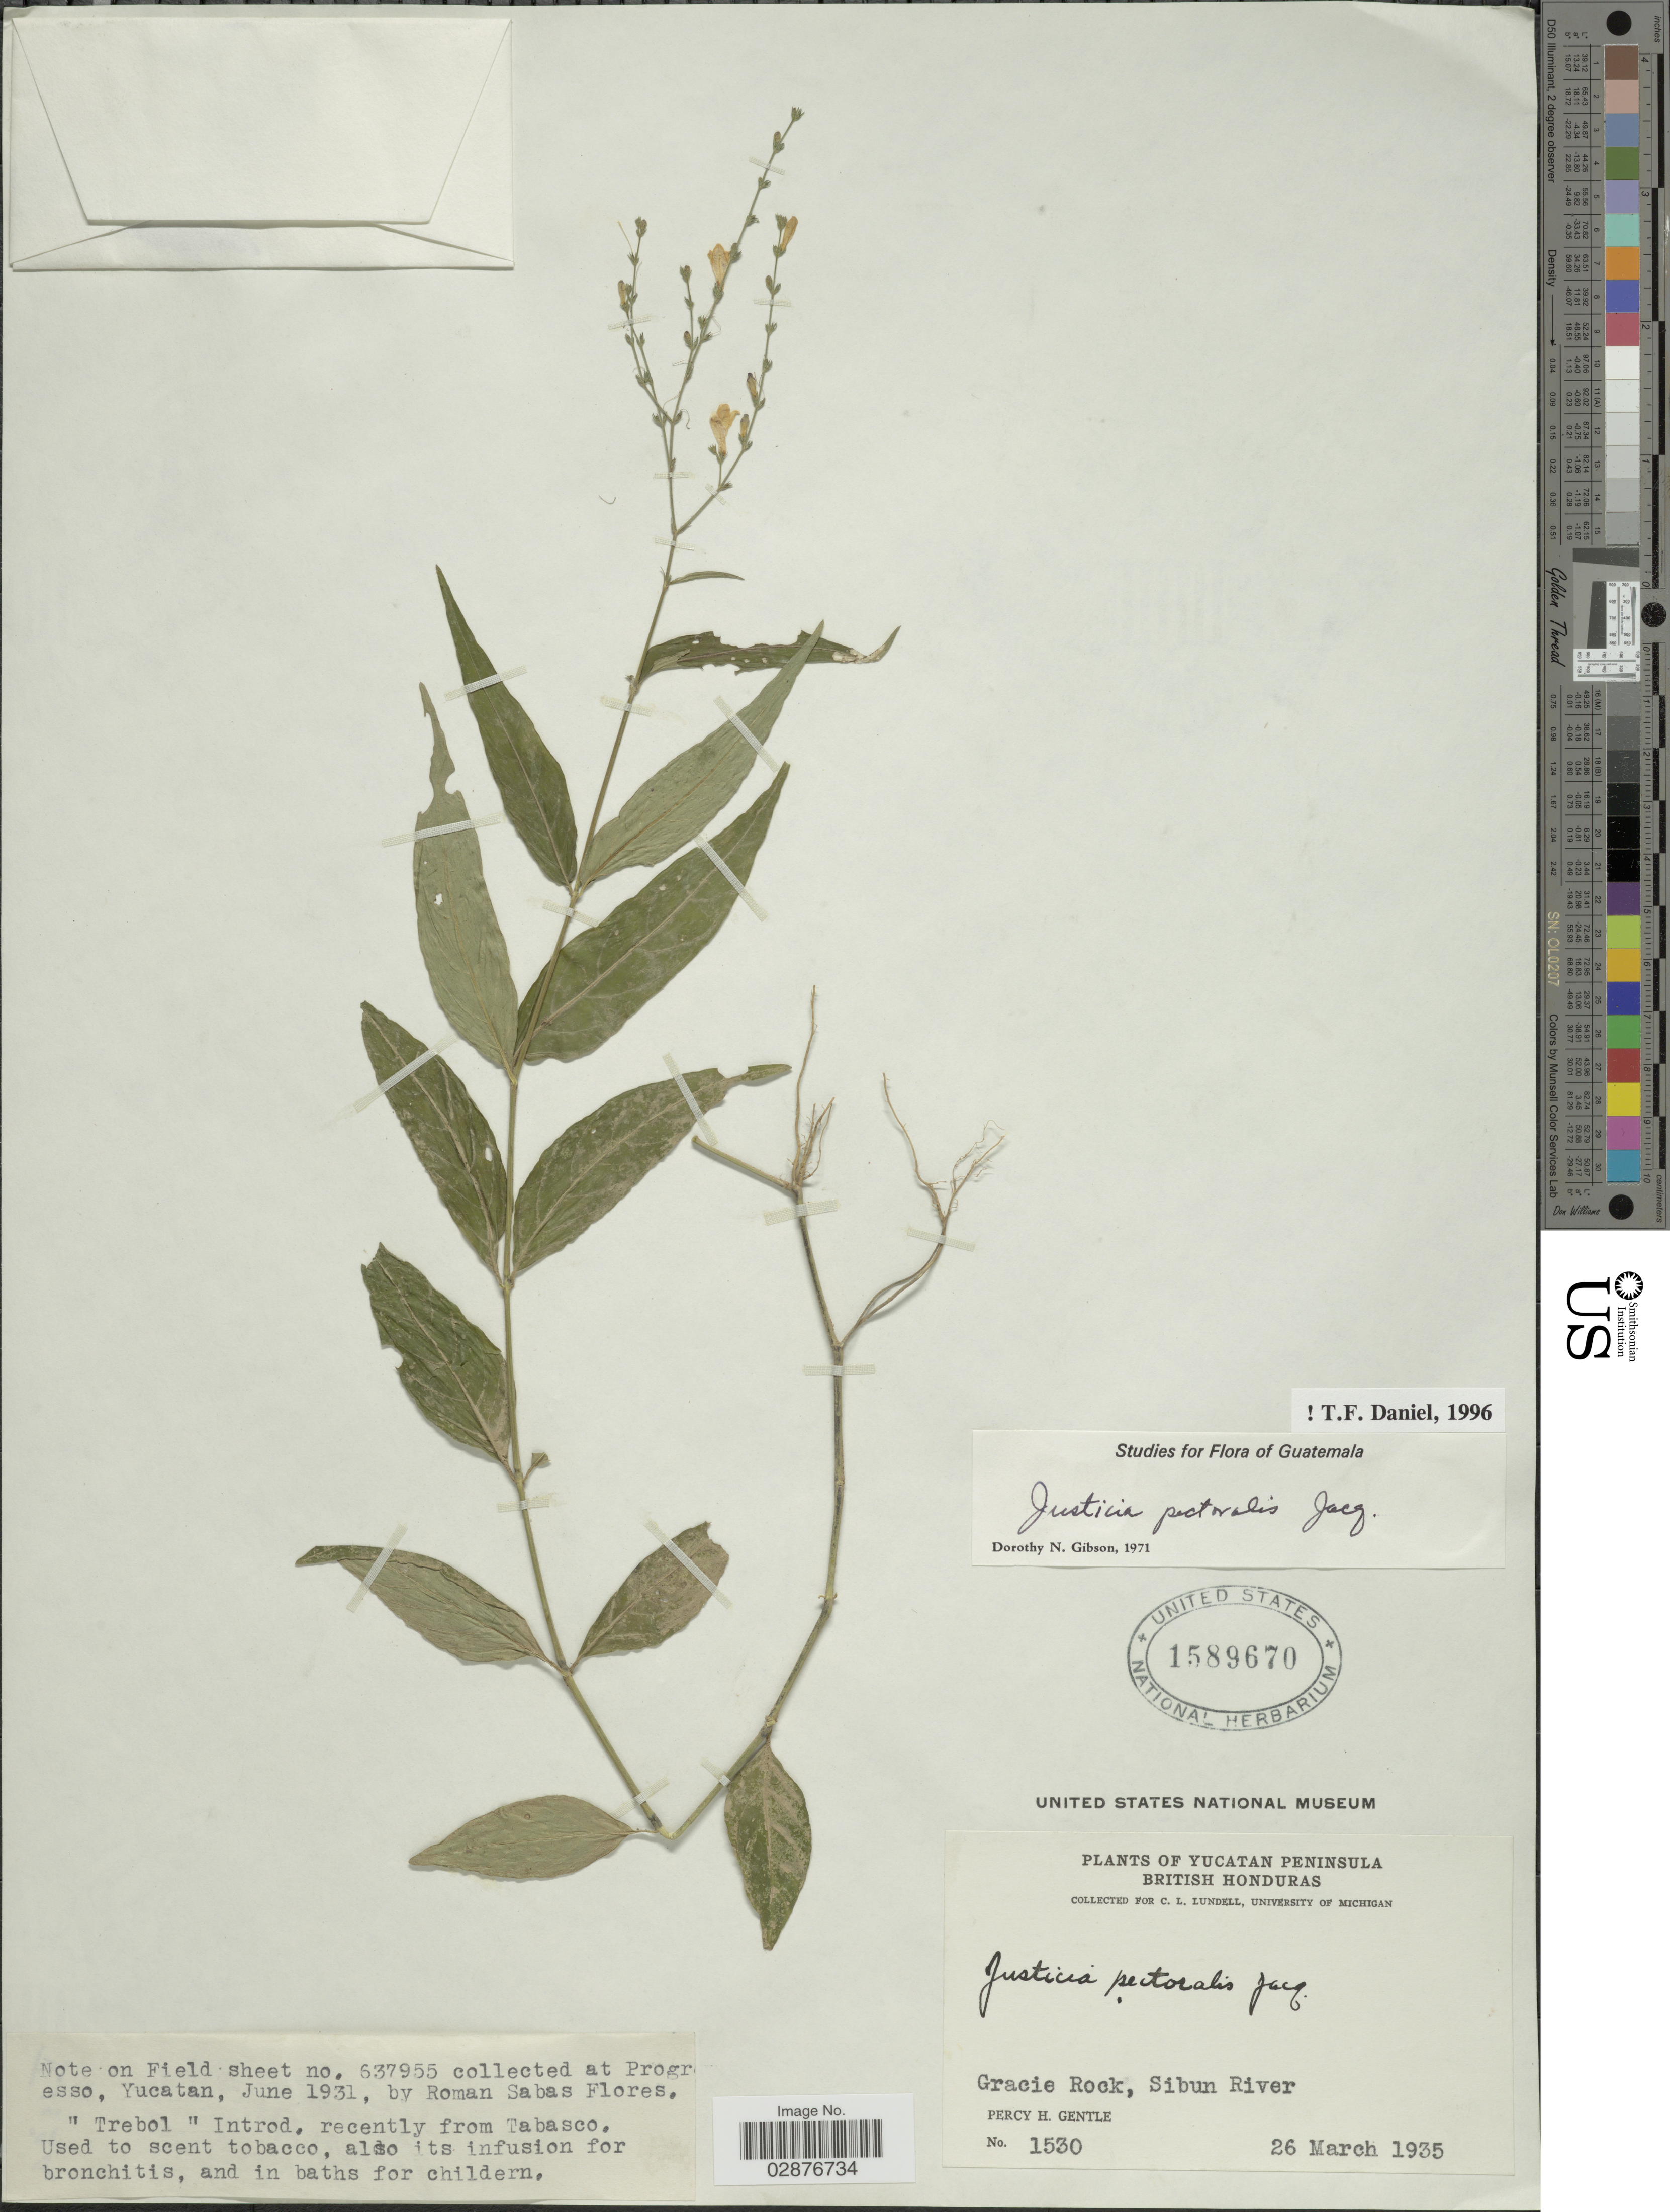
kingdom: Plantae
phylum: Tracheophyta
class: Magnoliopsida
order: Lamiales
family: Acanthaceae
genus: Justicia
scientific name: Justicia pectoralis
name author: Jacq.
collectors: P. H. Gentle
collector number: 1530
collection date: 1935-03-26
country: Belize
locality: Yucatan Peninsula, British Honduras, Gracie Rock, Sibun River.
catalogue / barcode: US 1589670